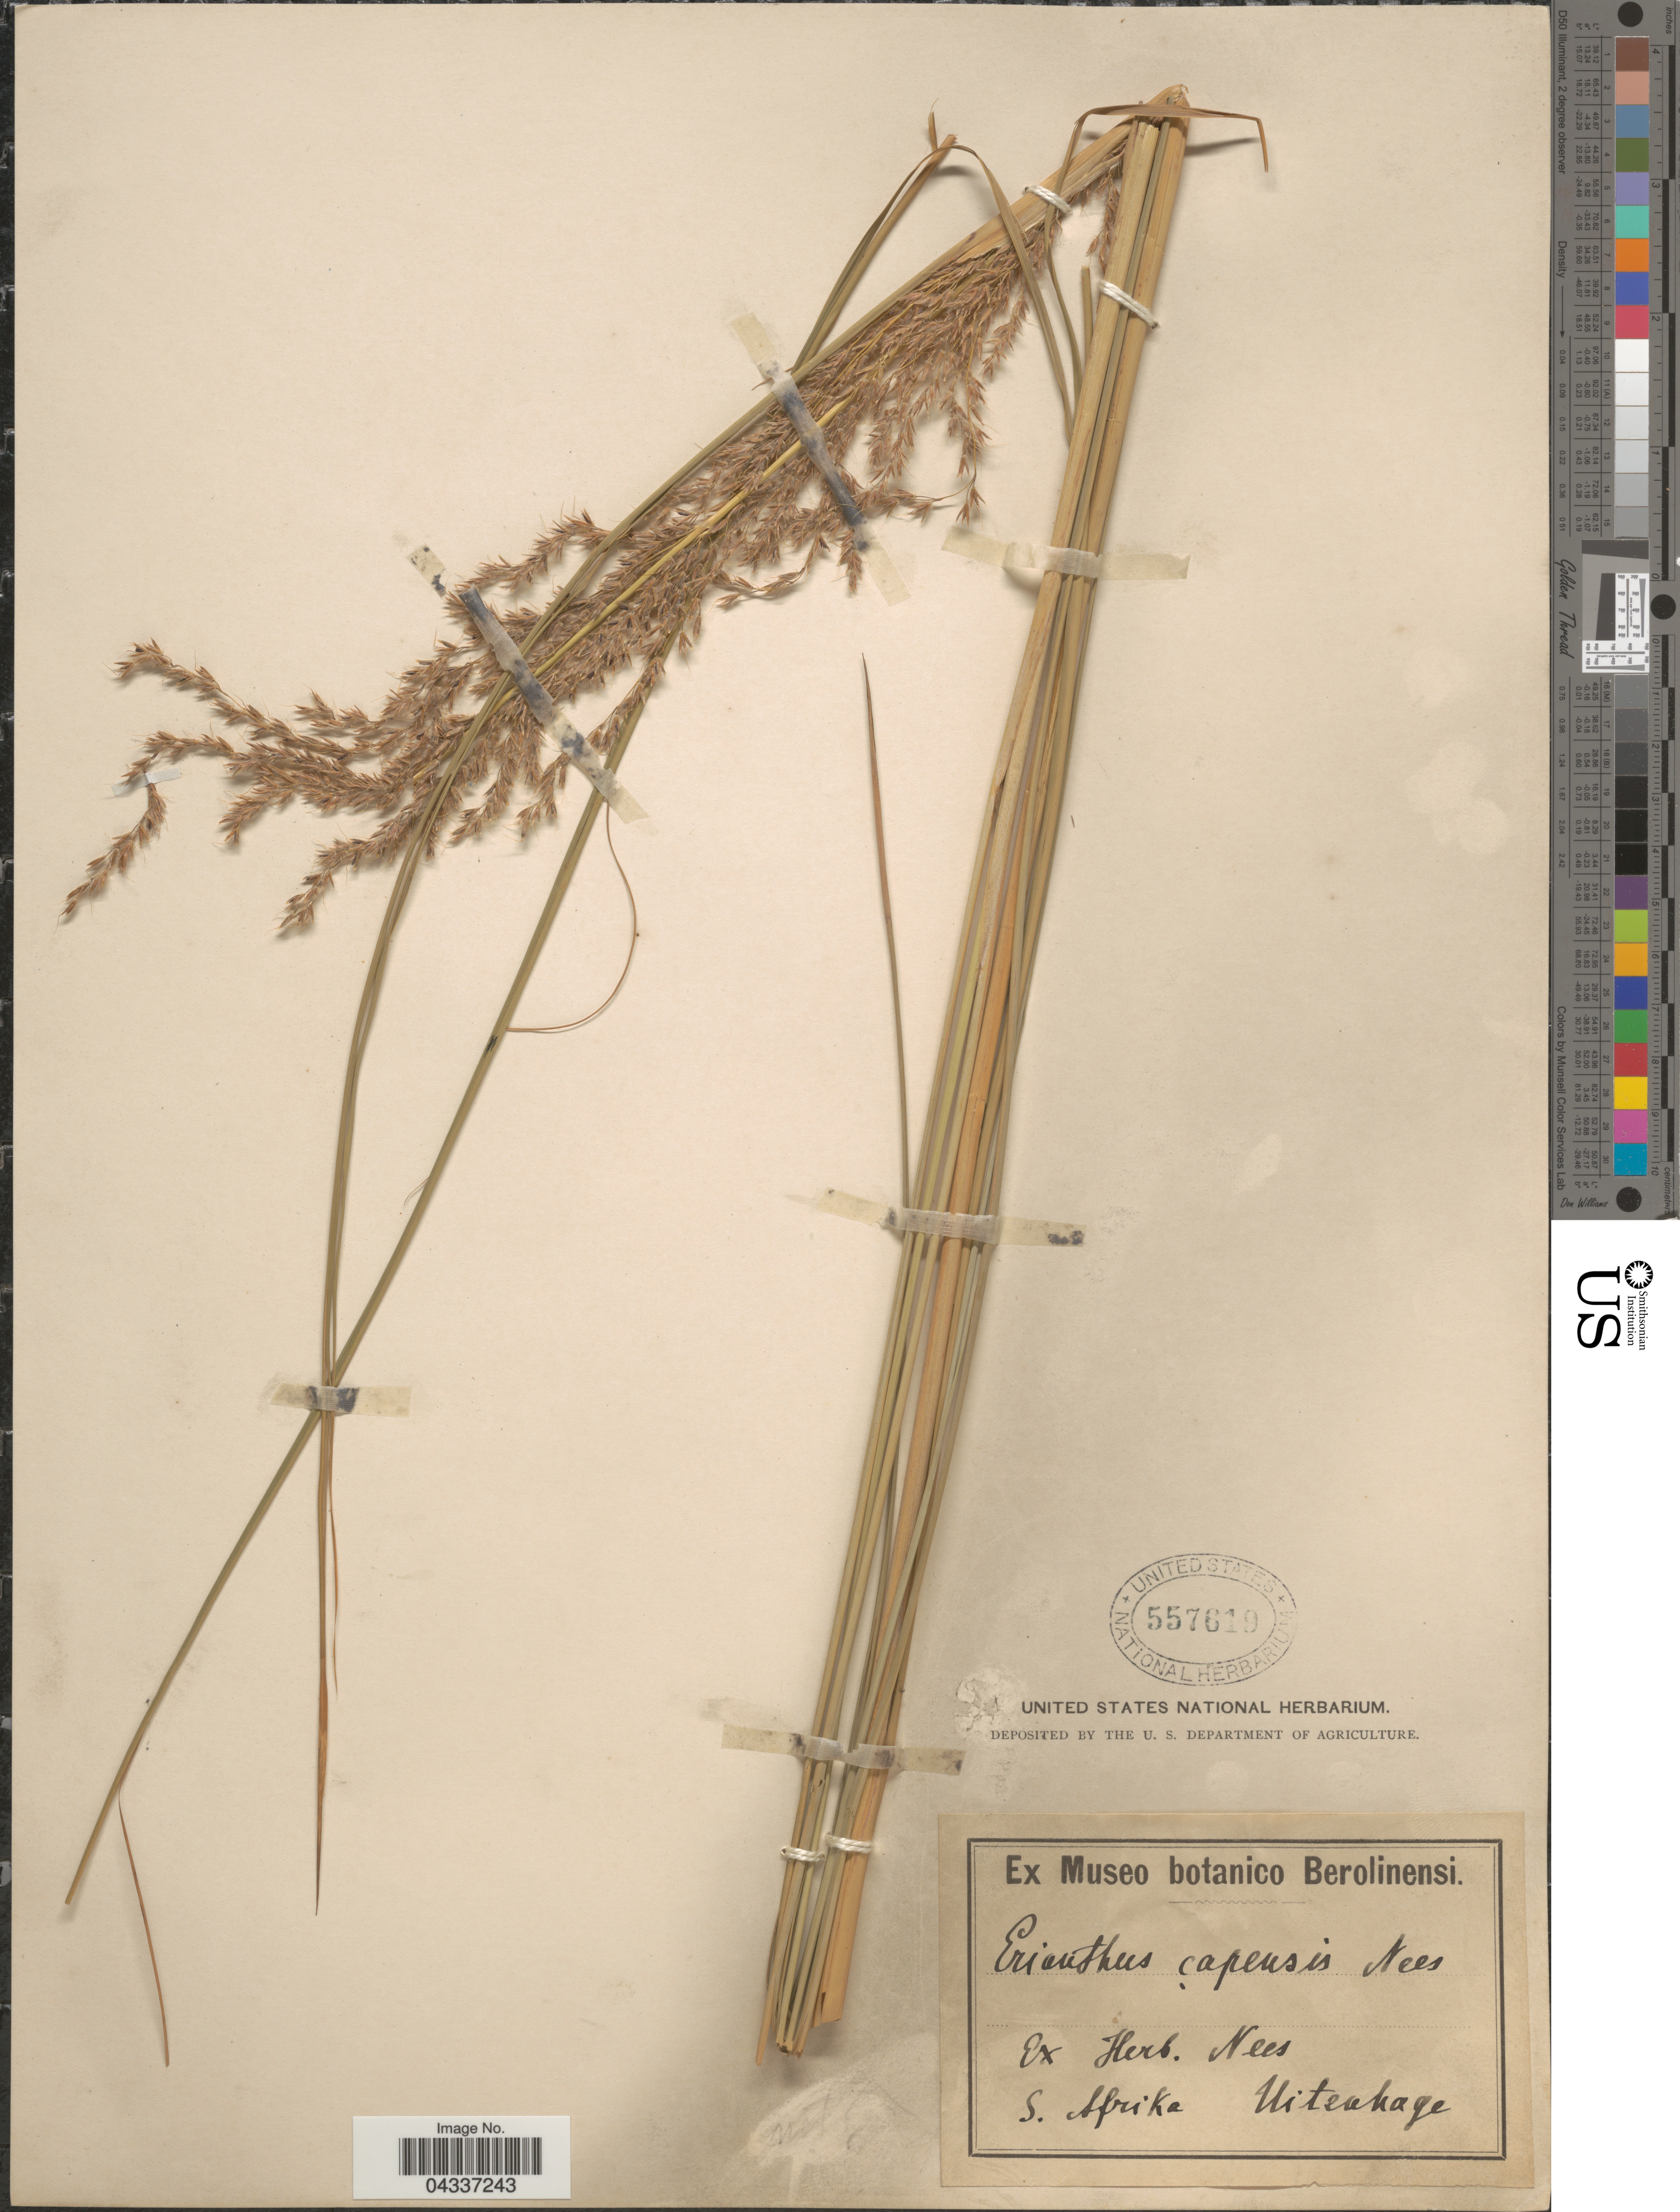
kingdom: Plantae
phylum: Tracheophyta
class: Liliopsida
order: Poales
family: Poaceae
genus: Miscanthidium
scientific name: Miscanthidium capense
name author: (Nees) Stapf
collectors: ex Mus. Bot. Berolinensi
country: South Africa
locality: S. Afrika. Uitenhage.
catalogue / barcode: US 557619